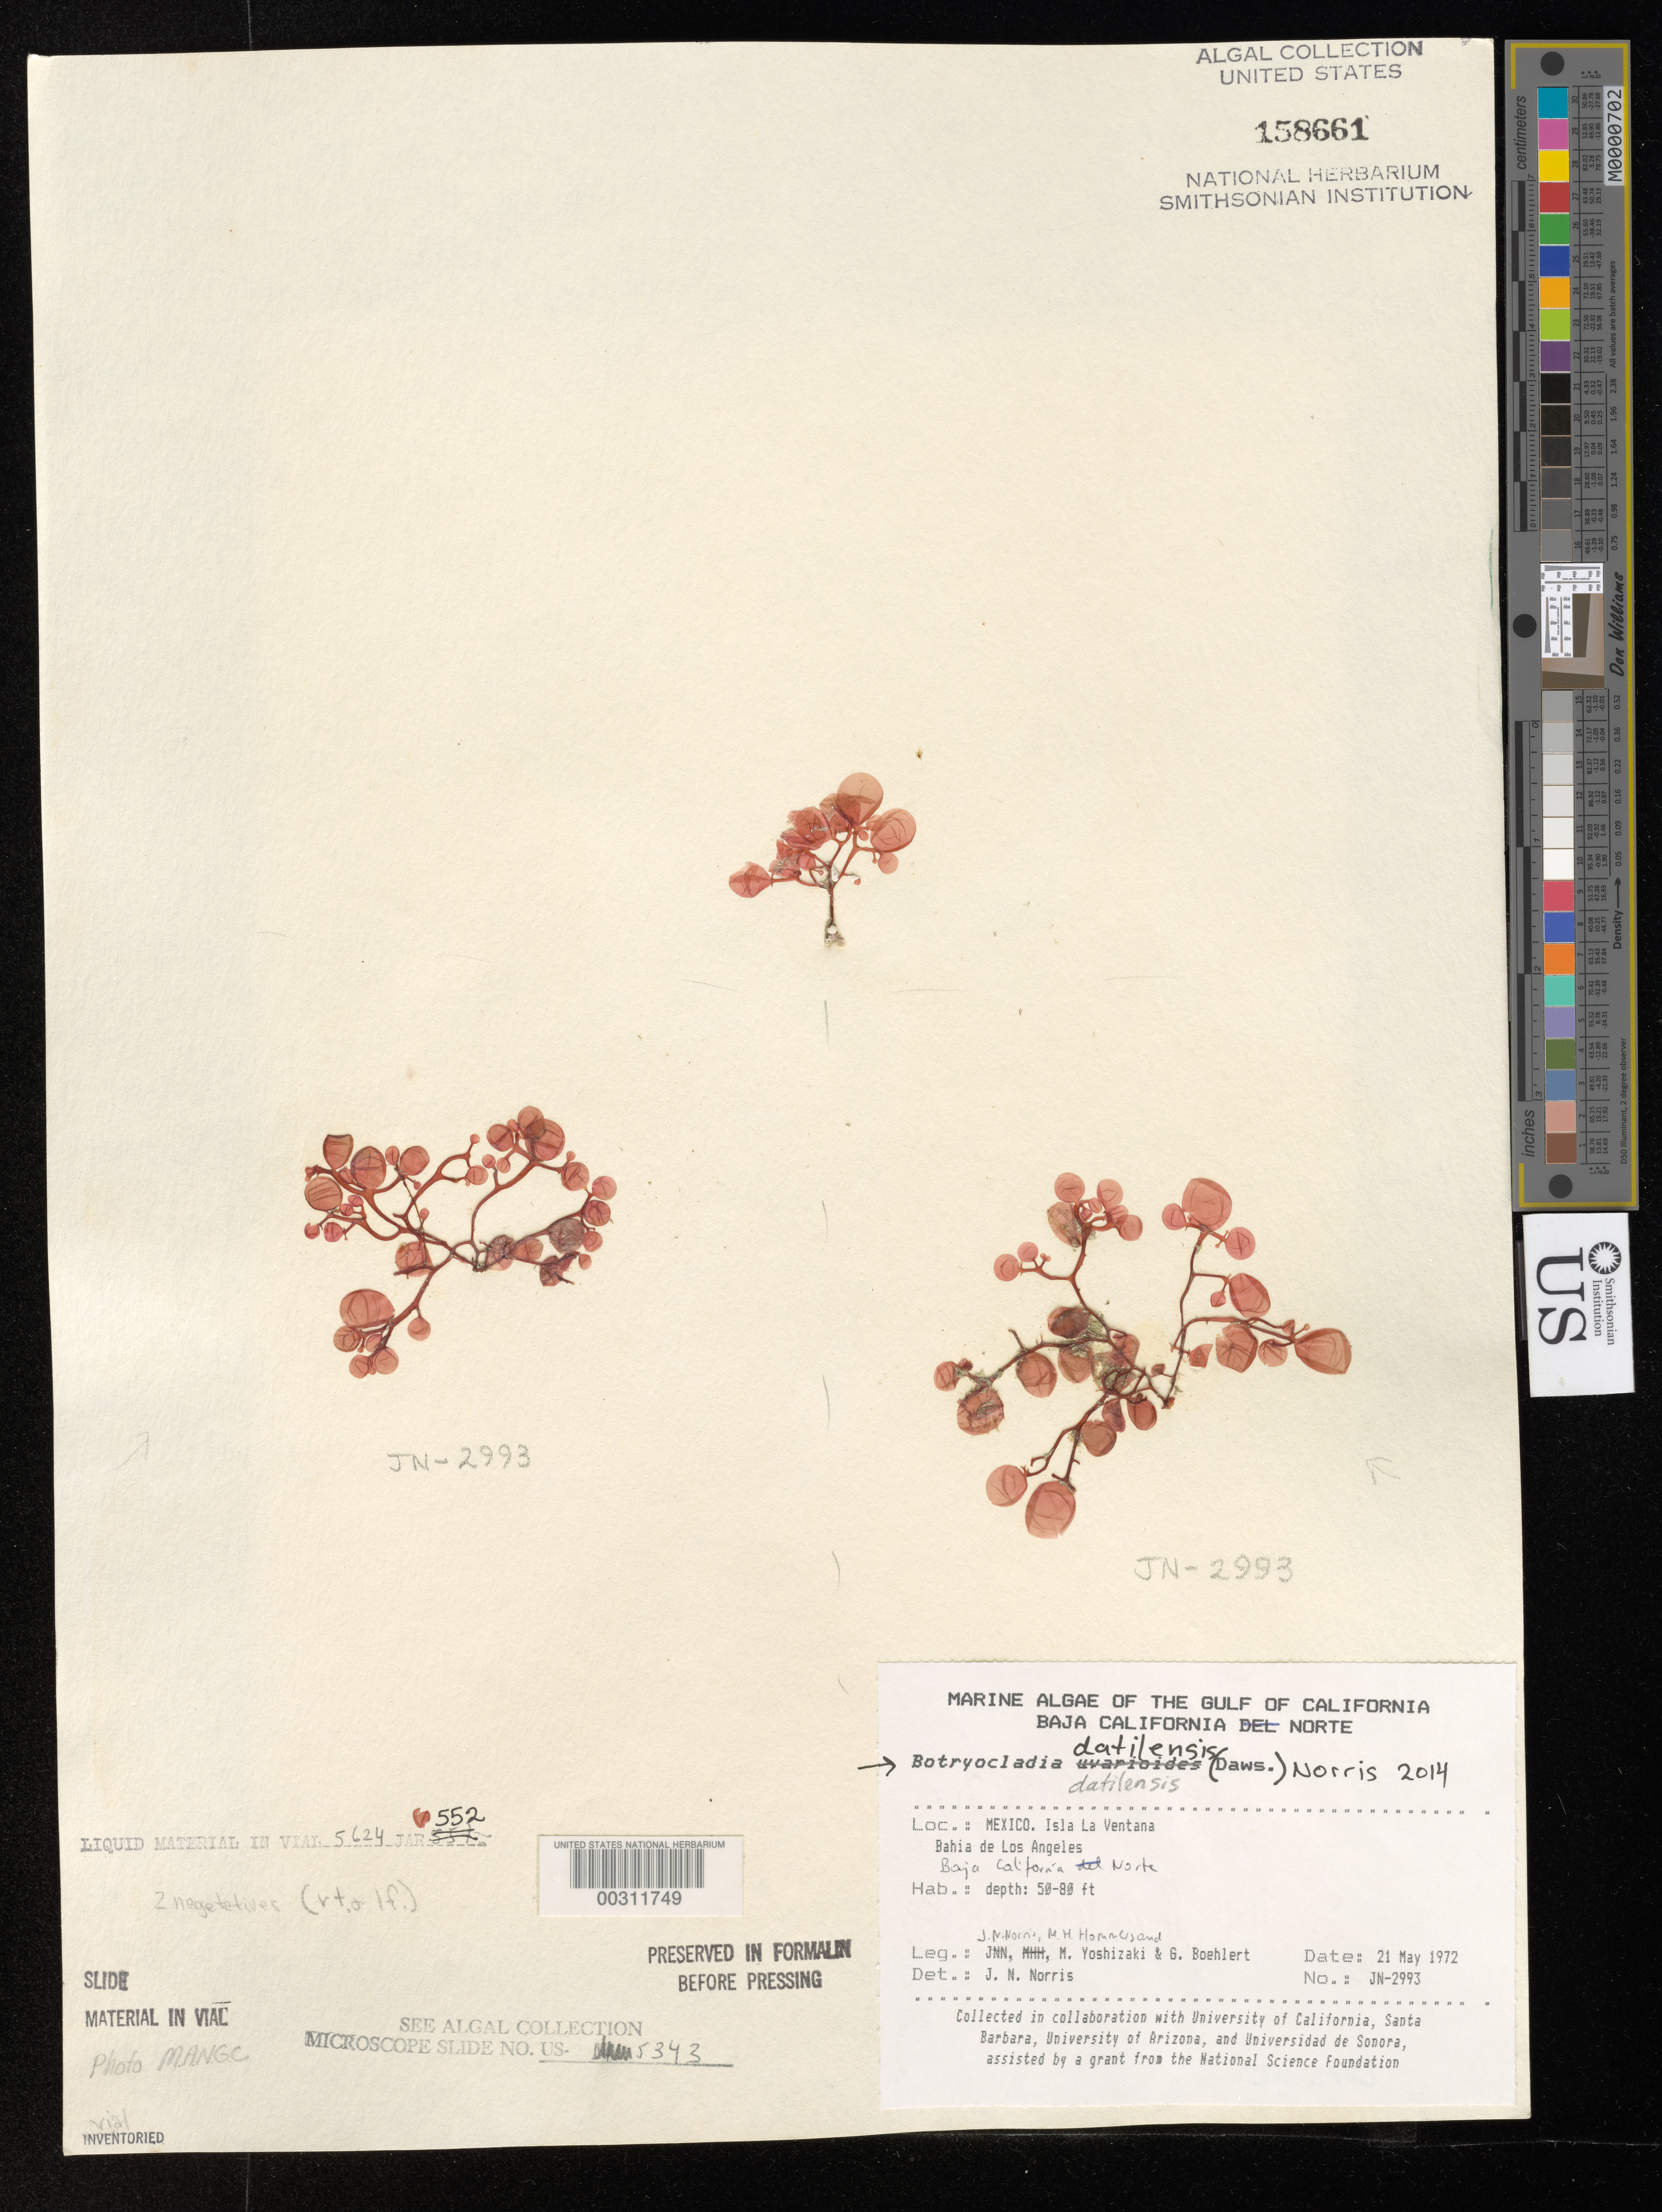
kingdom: Plantae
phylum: Rhodophyta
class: Florideophyceae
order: Rhodymeniales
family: Rhodymeniaceae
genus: Botryocladia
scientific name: Botryocladia datilensis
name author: (E.Y. Dawson) J.N. Norris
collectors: J. N. Norris, M. H. Hommersand, M. Yoshizaki & G. Boehlert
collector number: JN-2993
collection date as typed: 21 May 1972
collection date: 1972-05-21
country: Mexico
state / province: Baja California Norte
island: Isla la Ventana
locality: Bahia de los Angeles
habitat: depth; 50-80 ft.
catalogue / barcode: US 158661